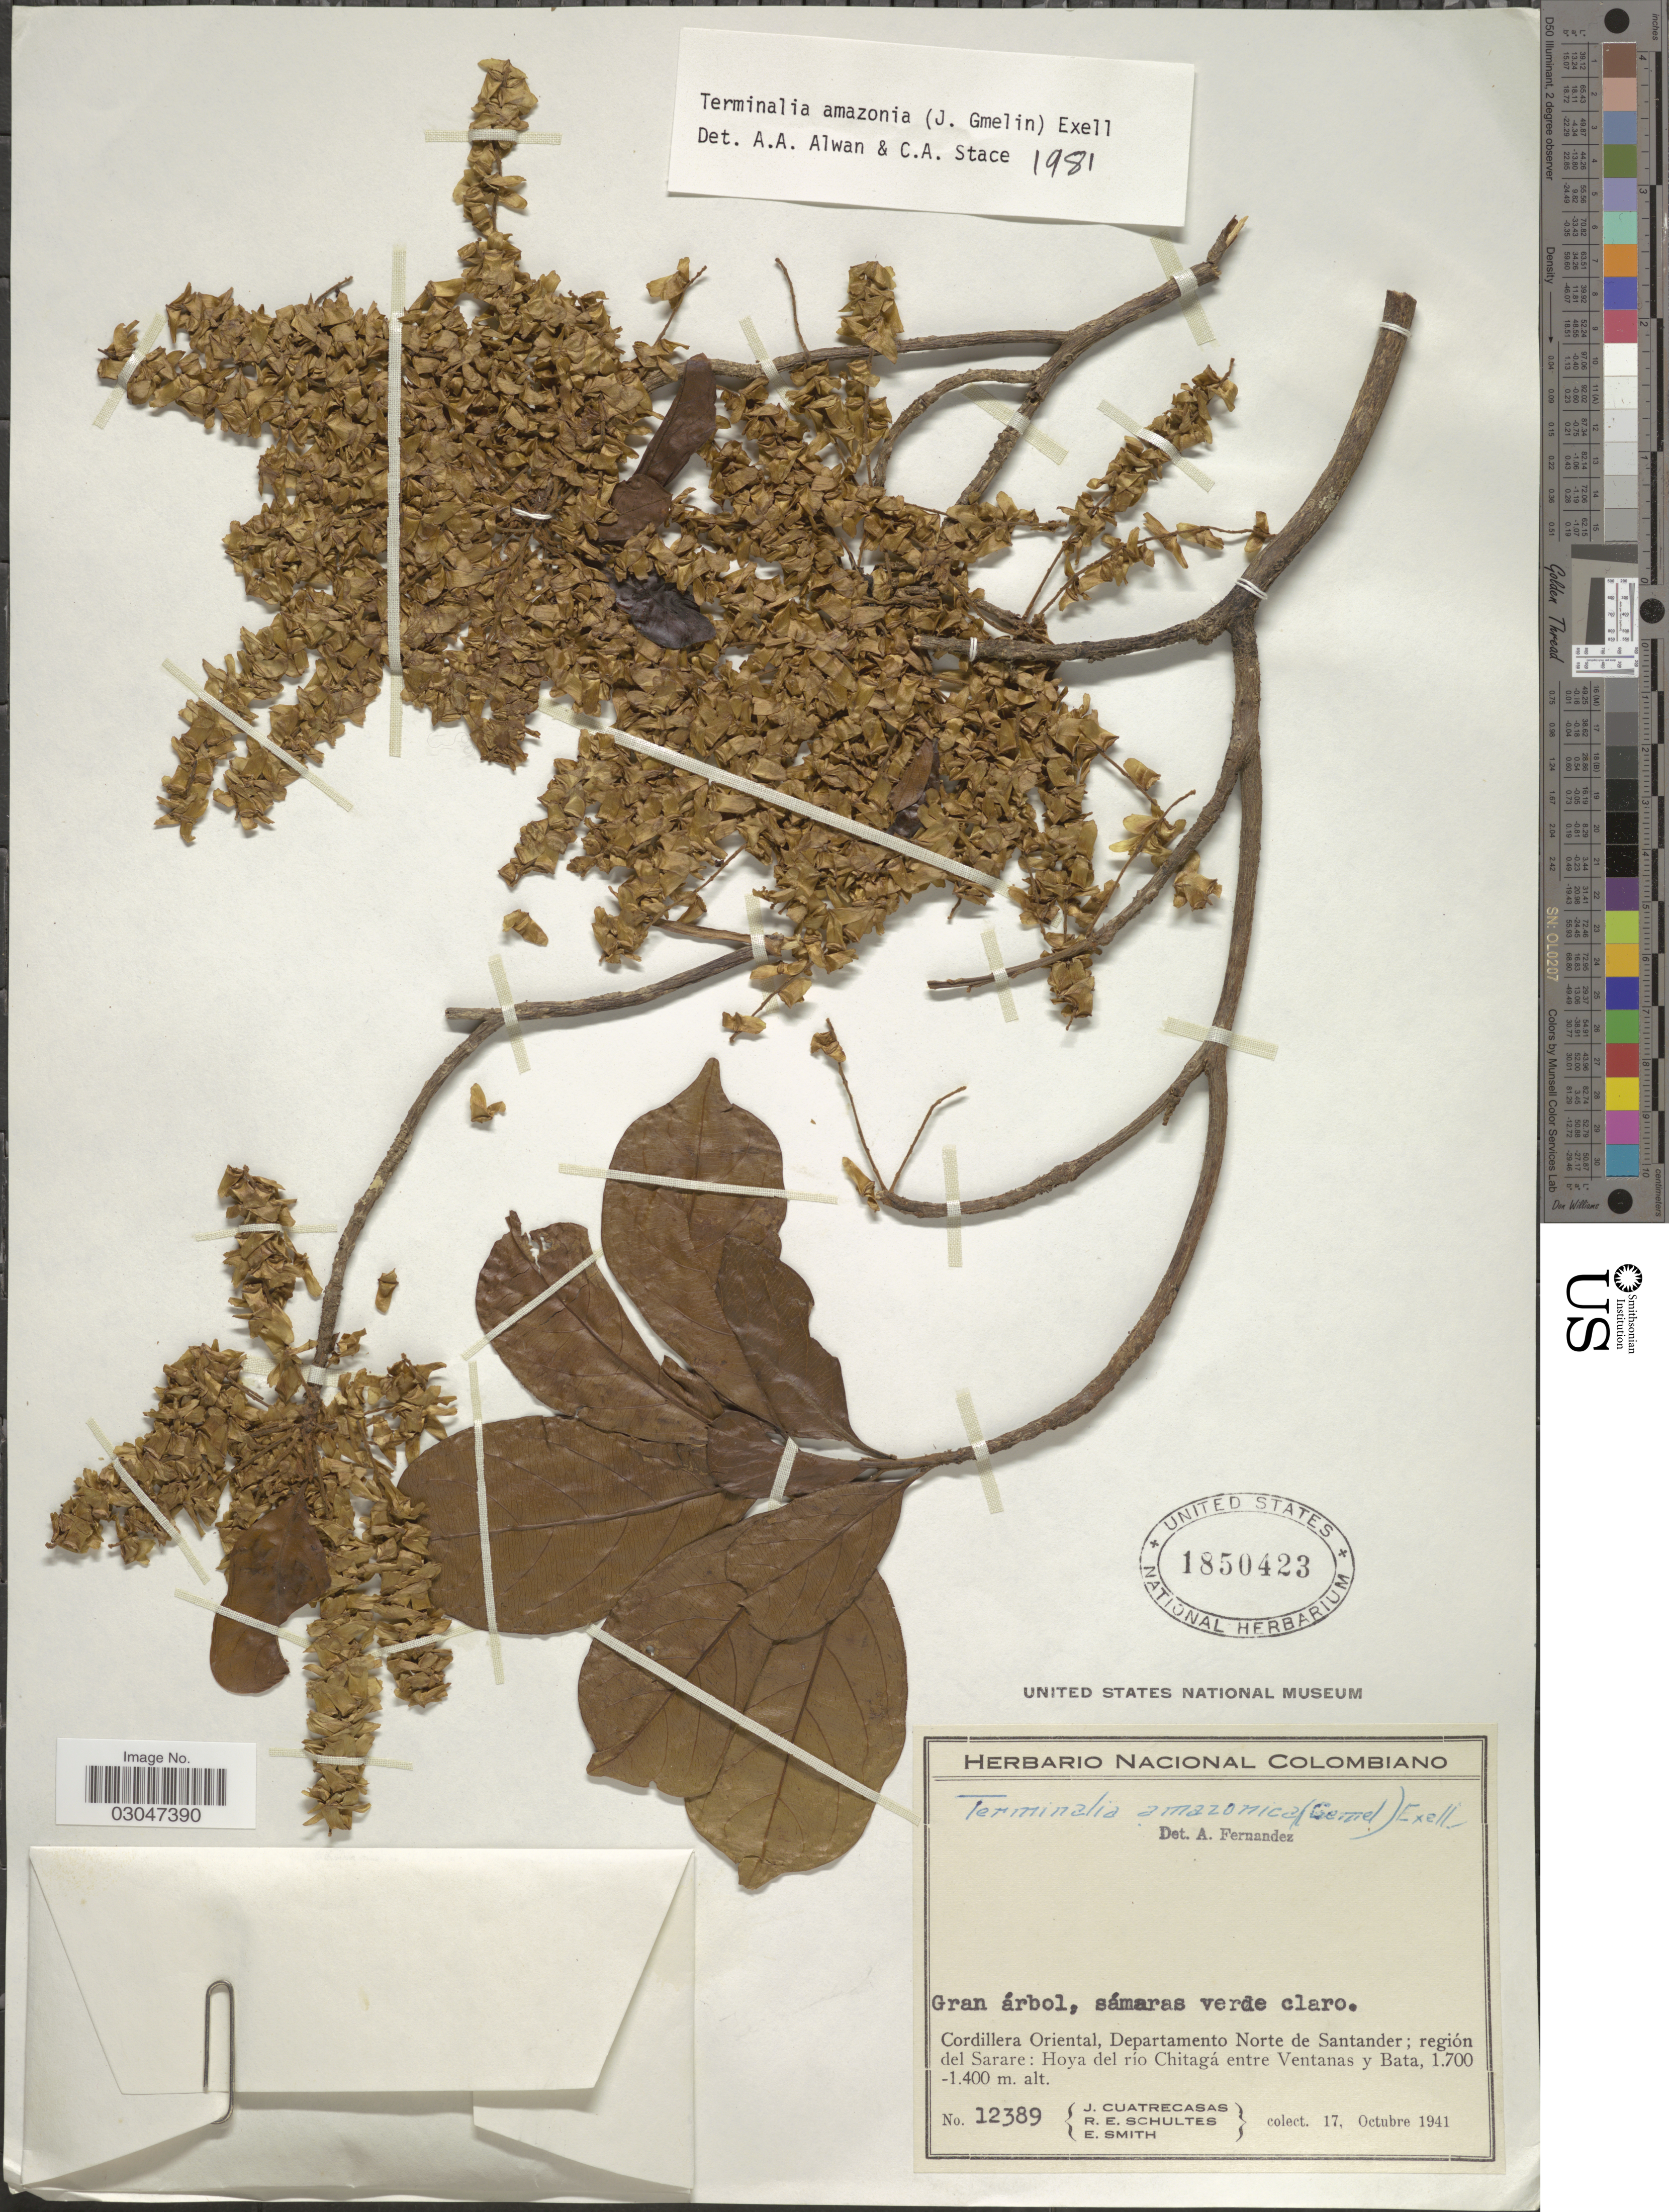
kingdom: Plantae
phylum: Tracheophyta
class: Magnoliopsida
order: Myrtales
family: Combretaceae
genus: Terminalia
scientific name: Terminalia amazonia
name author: (J.F. Gmel.) Exell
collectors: J. Cuatrecasas, R. E. Schultes & E. Smith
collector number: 12389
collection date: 1941-10-17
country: Colombia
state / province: Norte de Santander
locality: Cordillera Oriental, Departamento Norte de Santander; región del Sarare: Hoya del río Chitagá entre Ventanas y Bata.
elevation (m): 1400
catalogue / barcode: US 1850423